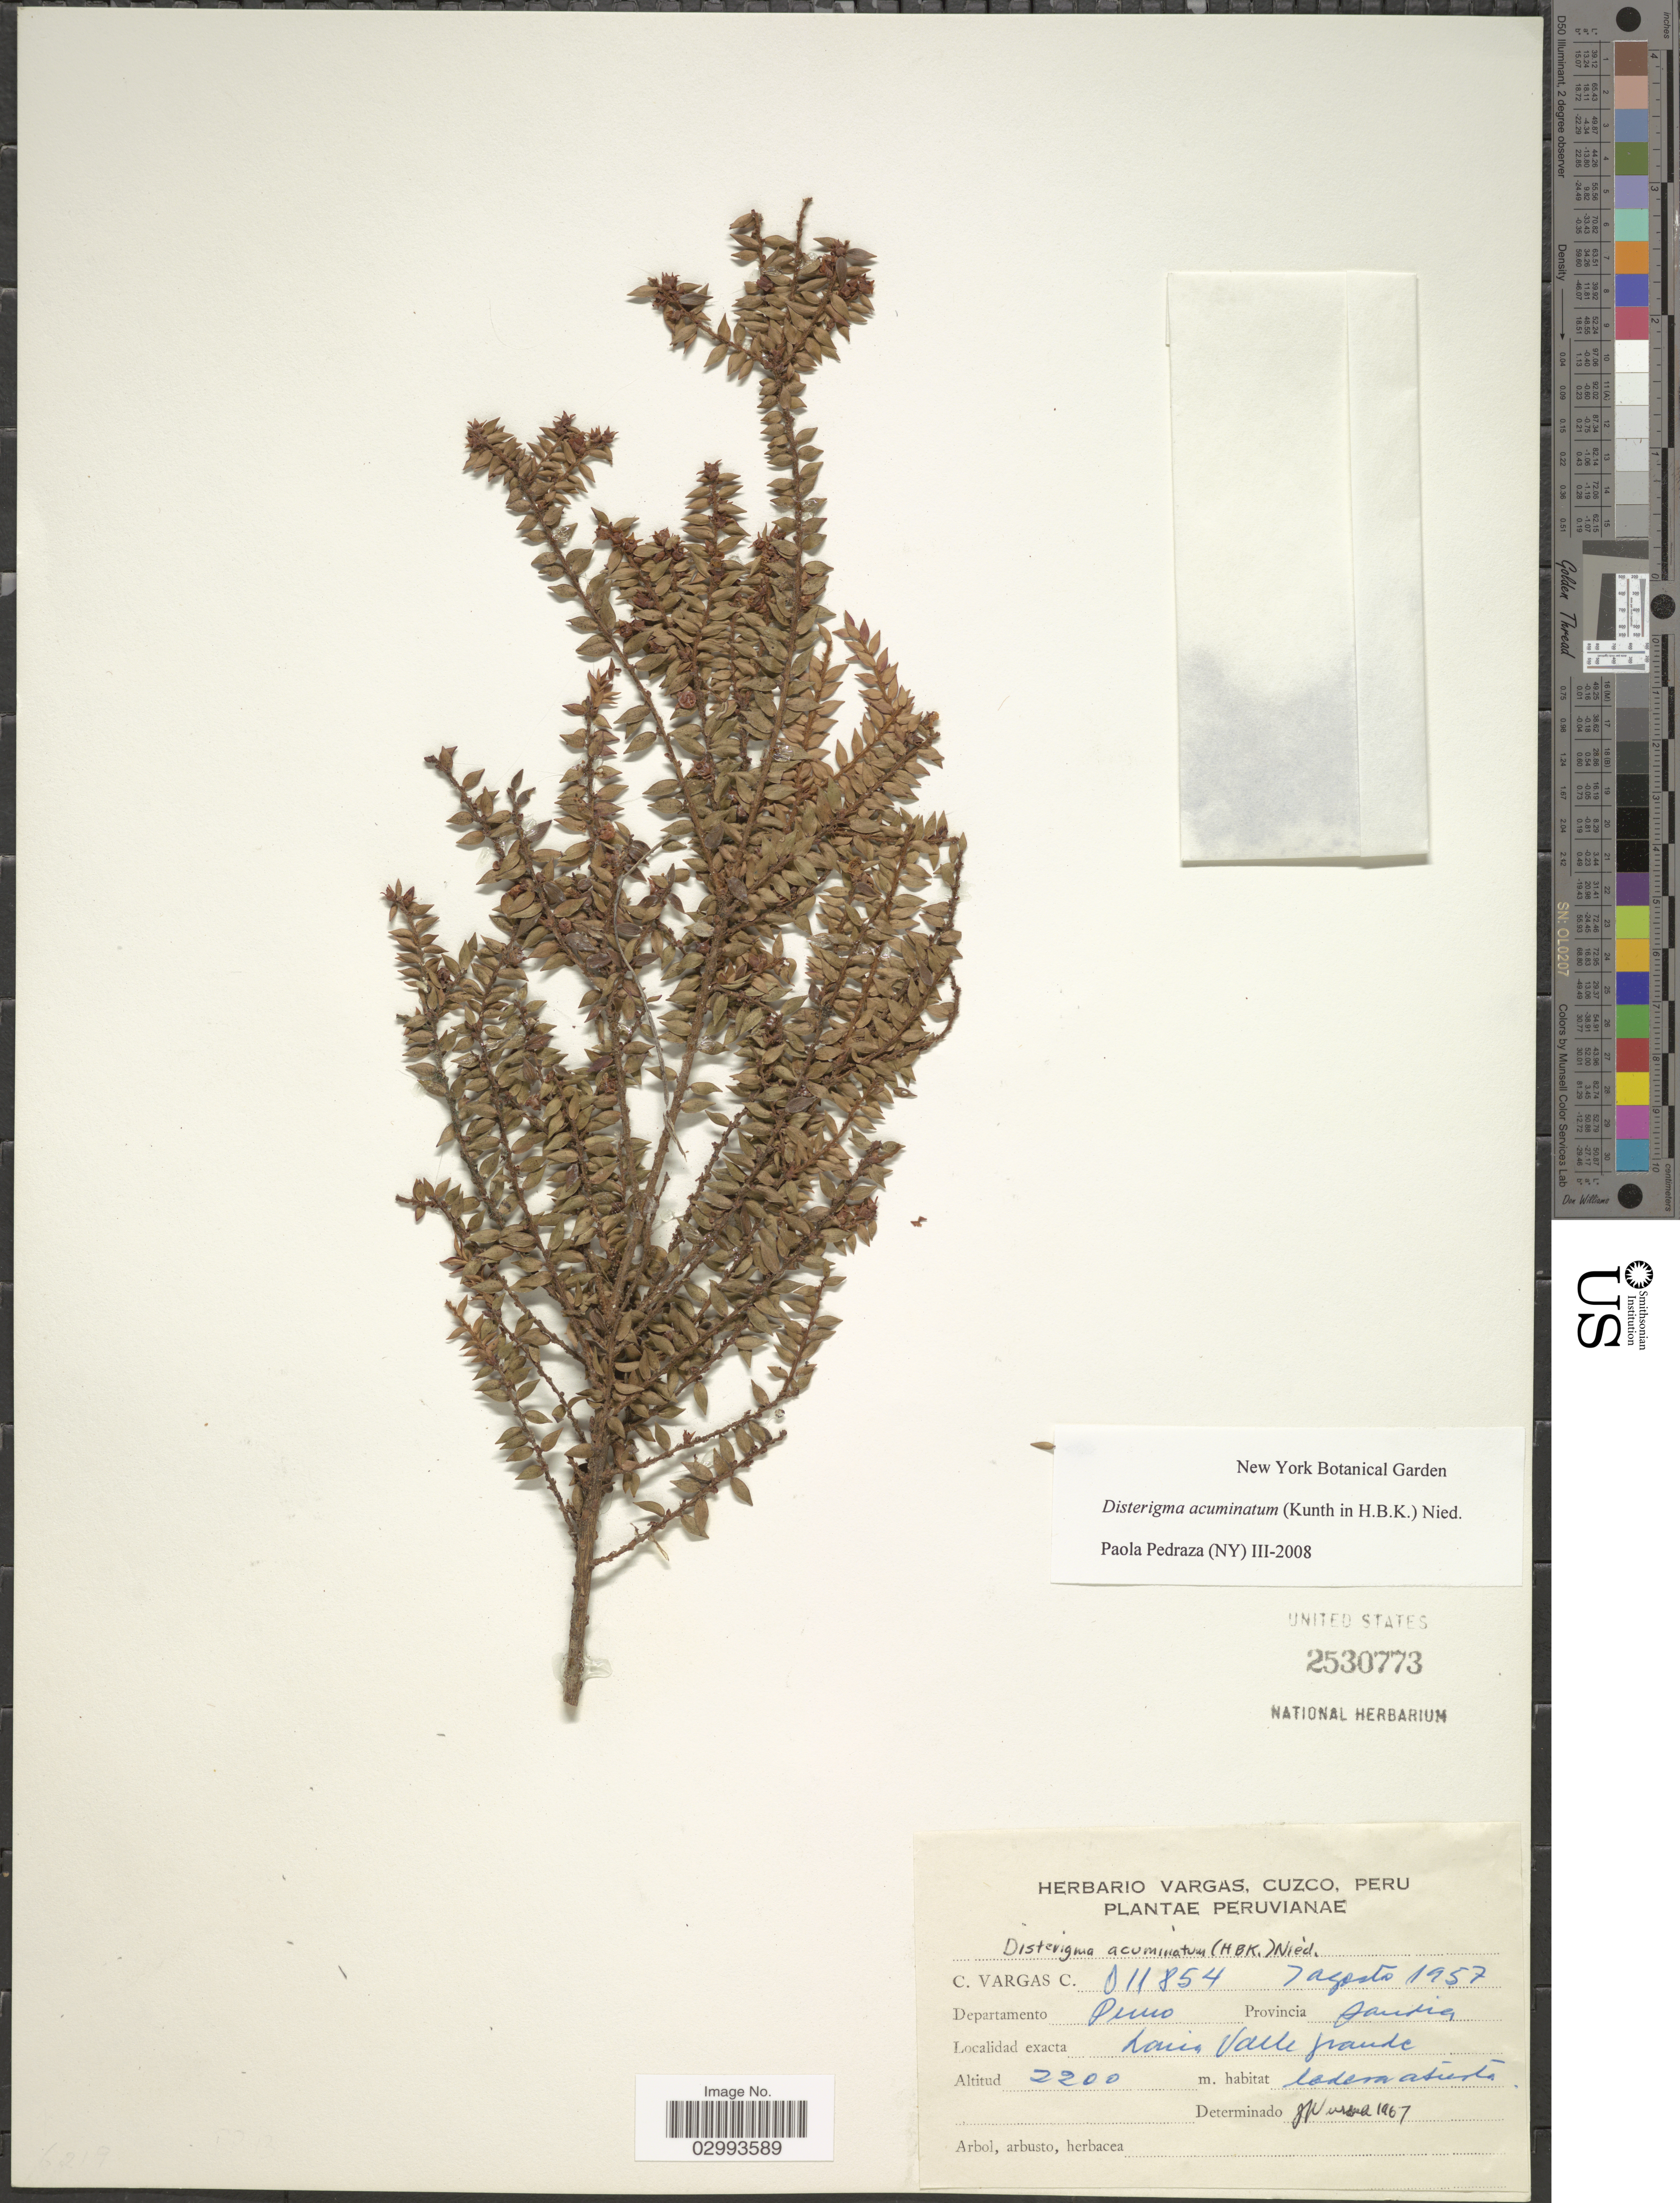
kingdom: Plantae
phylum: Tracheophyta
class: Magnoliopsida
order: Ericales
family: Ericaceae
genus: Disterigma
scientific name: Disterigma acuminatum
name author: (Kunth) Nied.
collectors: C. Vargas Calderón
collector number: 011854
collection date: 1957-08-07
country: Peru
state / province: Puno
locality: Departamento Puno Provincia Sandia, Hacia Valle grande.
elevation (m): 2200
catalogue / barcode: US 2530773